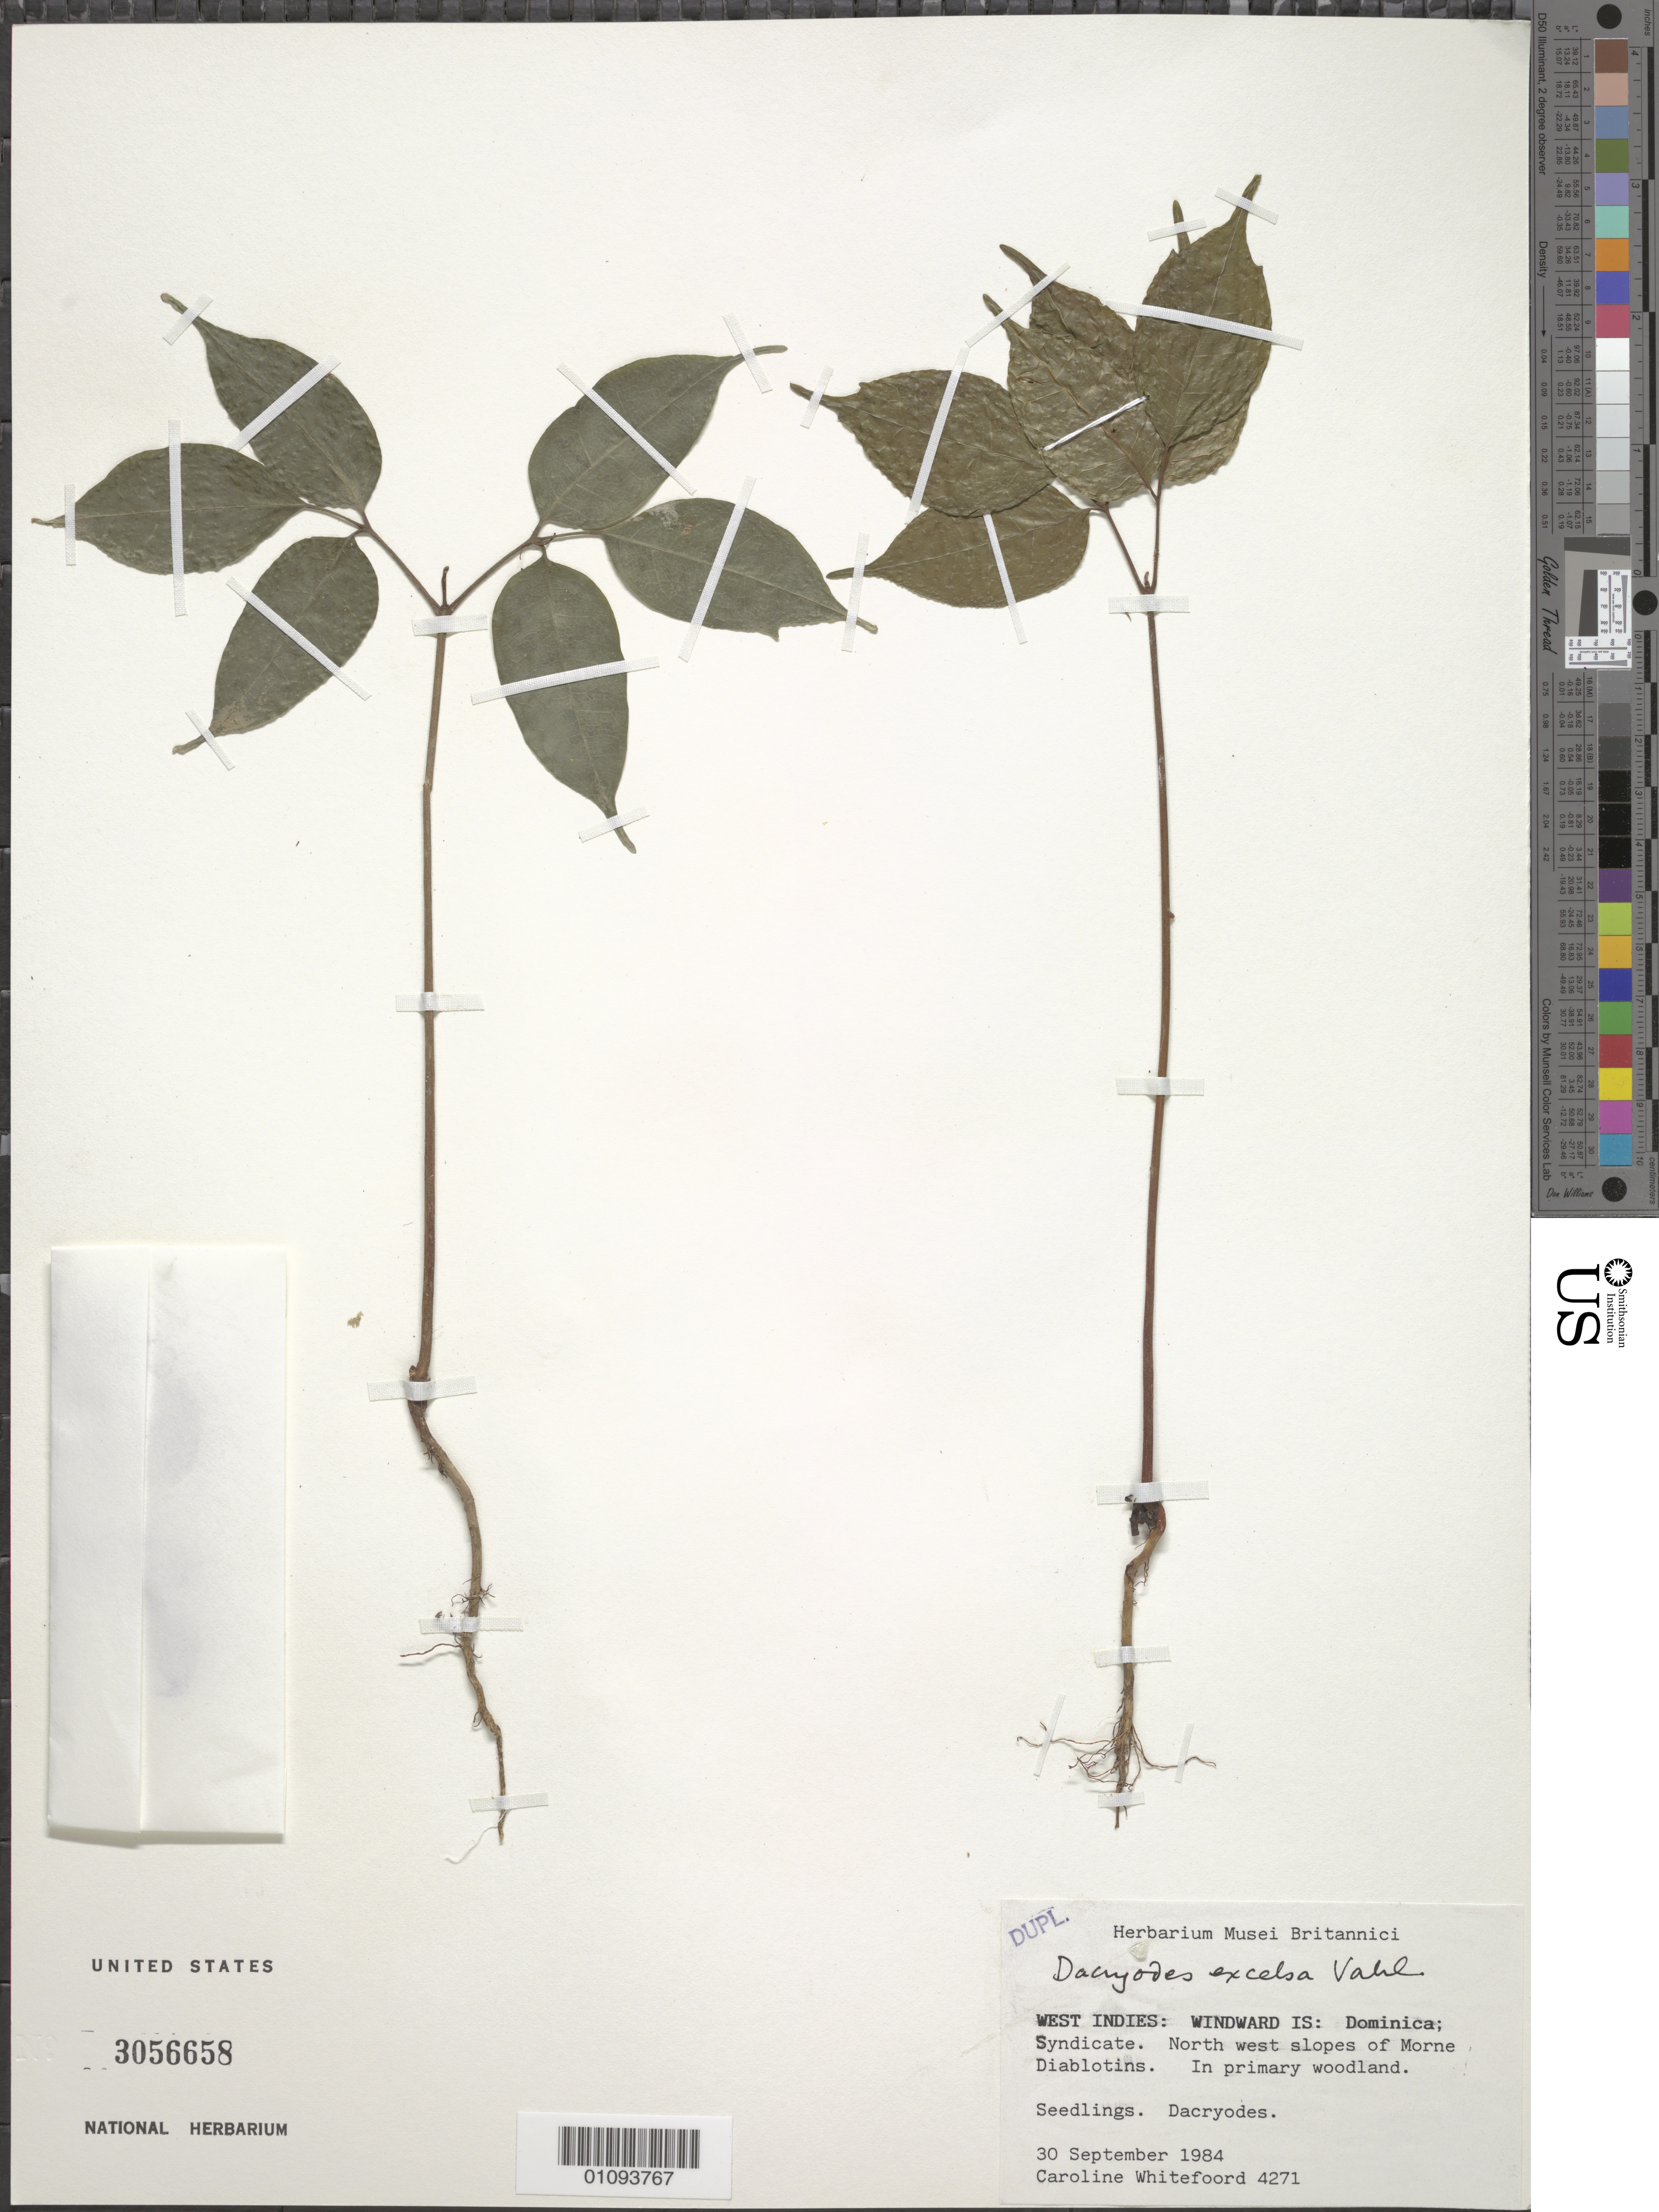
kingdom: Plantae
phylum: Tracheophyta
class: Magnoliopsida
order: Sapindales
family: Burseraceae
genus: Dacryodes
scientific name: Dacryodes excelsa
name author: Vahl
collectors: C. Whitefoord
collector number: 4271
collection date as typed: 30 Sep 1984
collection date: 1984-09-30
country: Dominica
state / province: St. Andrew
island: Dominica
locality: Windward Island, Syndicate, NW slopes of Morne Diablotins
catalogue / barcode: US 3056658